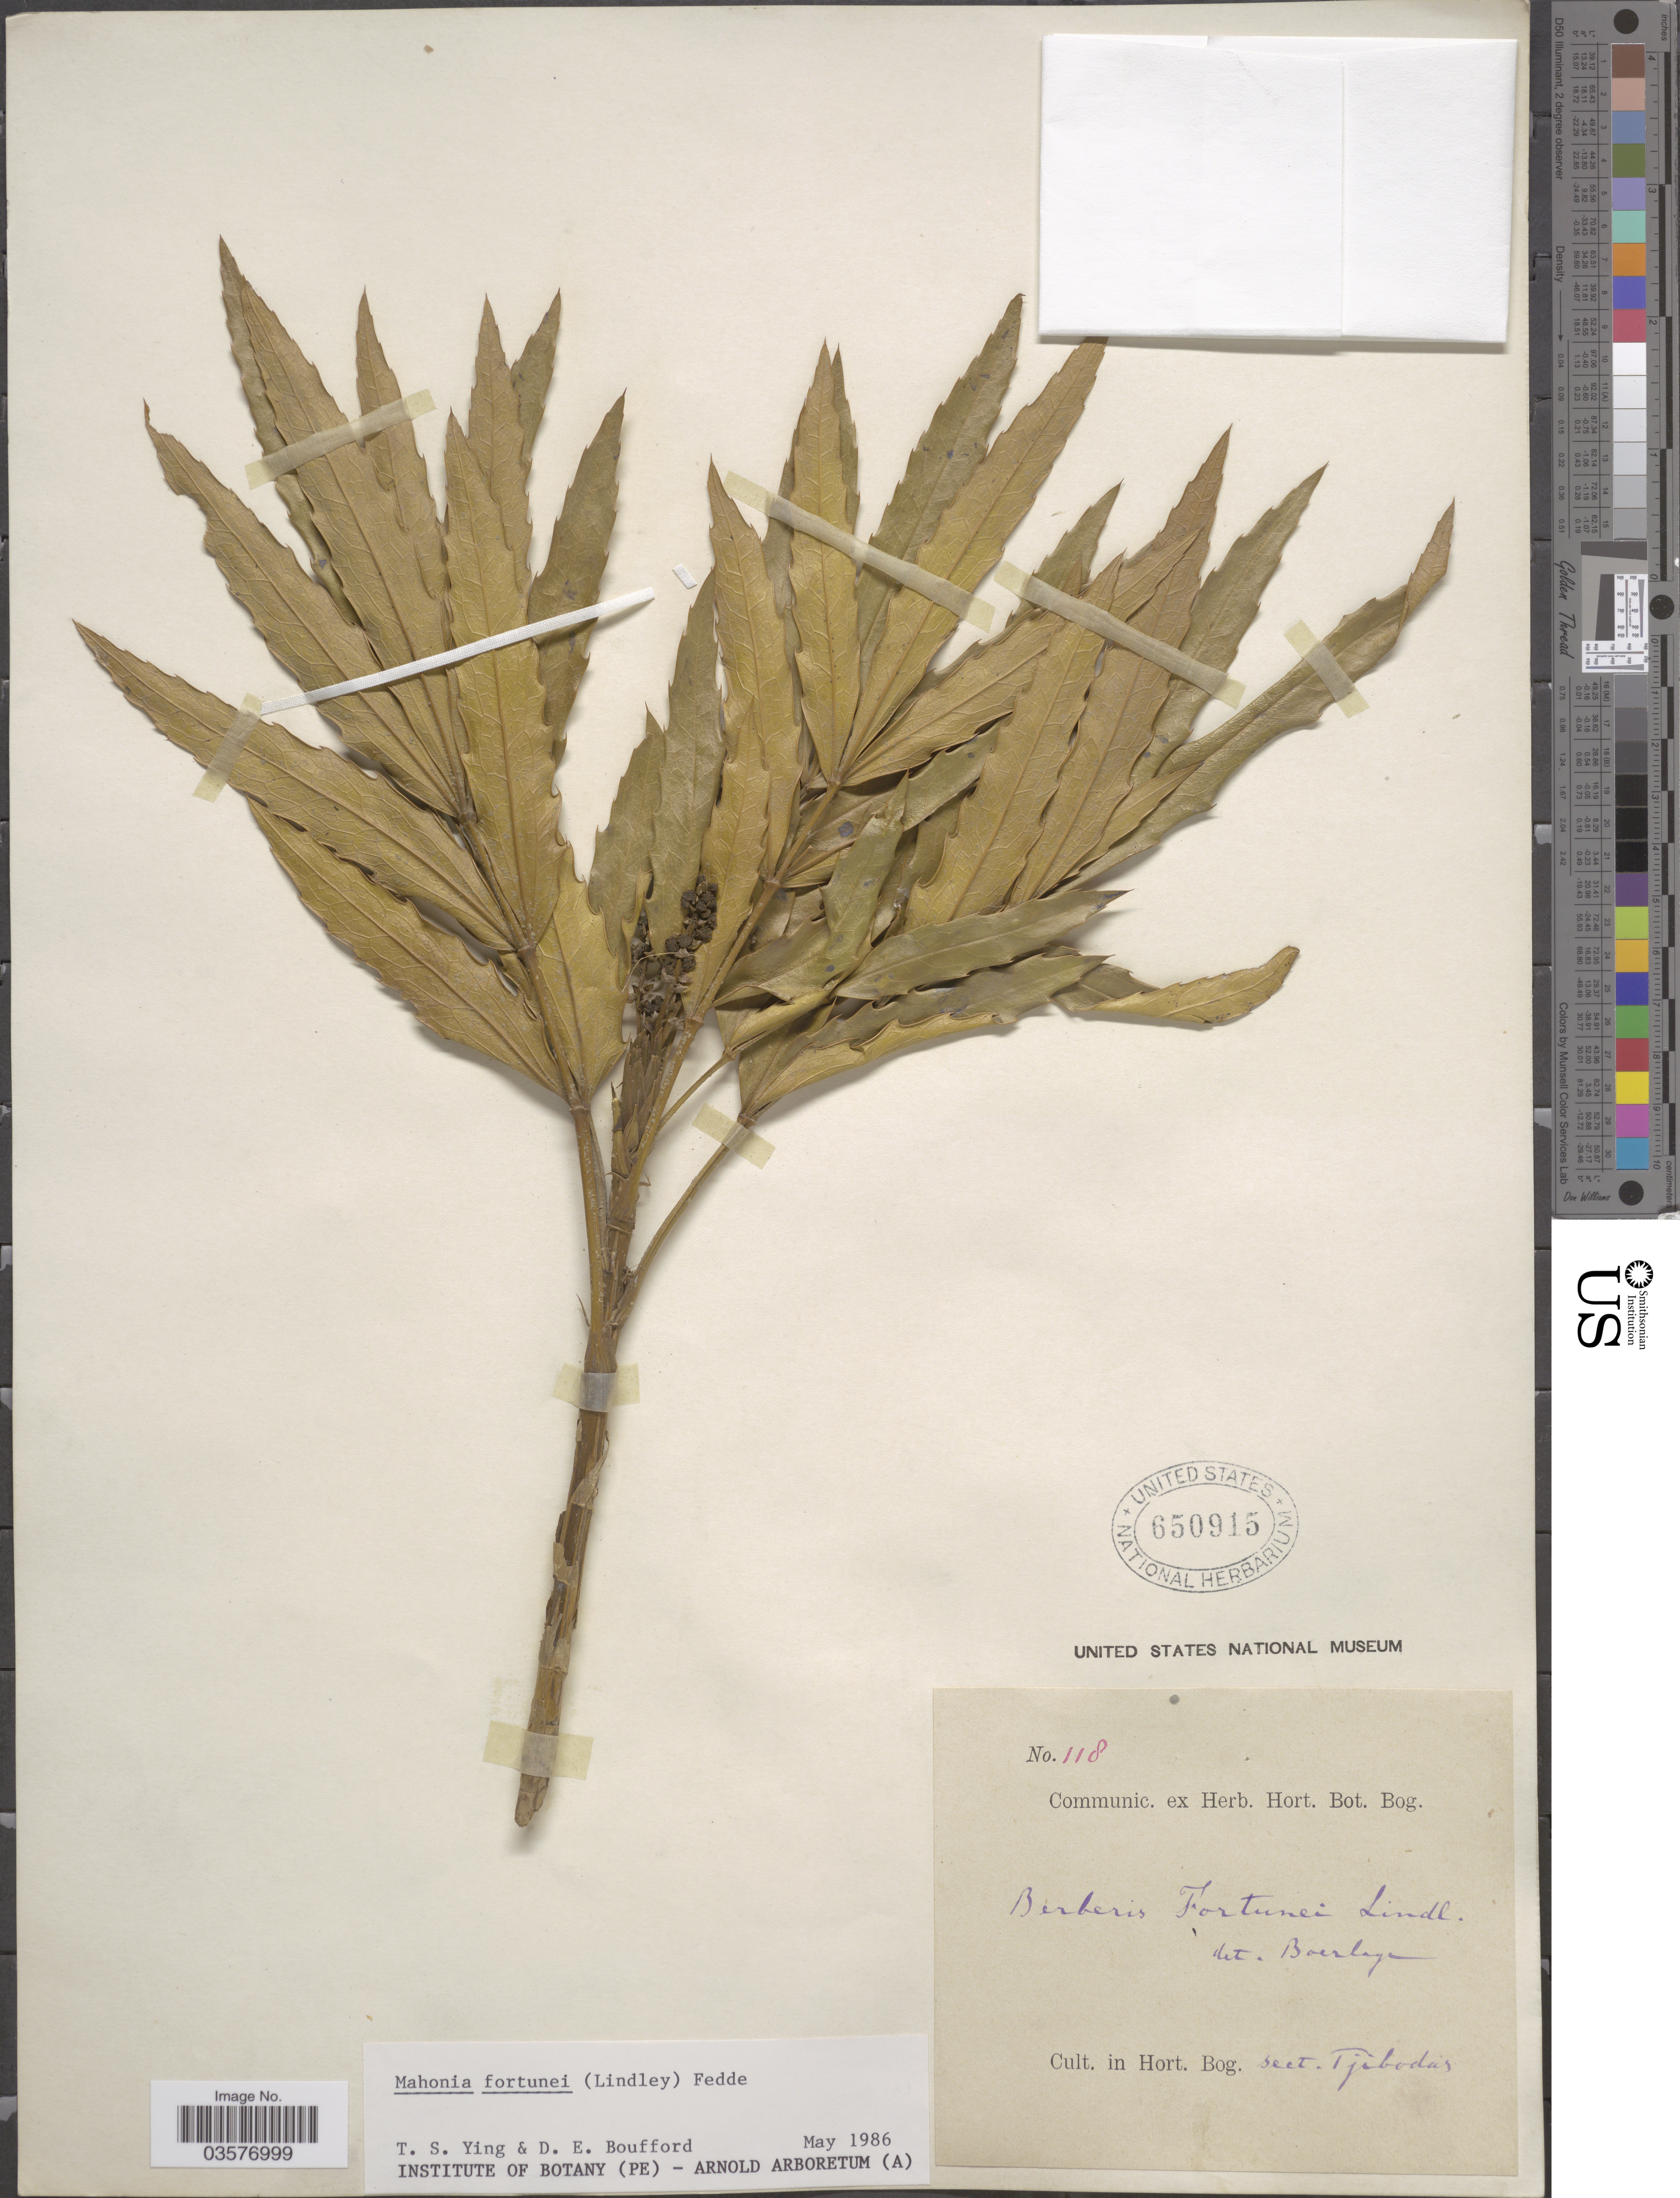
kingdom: Plantae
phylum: Tracheophyta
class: Magnoliopsida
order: Ranunculales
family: Berberidaceae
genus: Mahonia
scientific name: Mahonia fortunei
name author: (Lindl.) Fedde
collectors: ex herb. Hort. Bot. Bog.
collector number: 118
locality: Hort. Bog. Sect. Tjibodas.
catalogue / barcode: US 650915